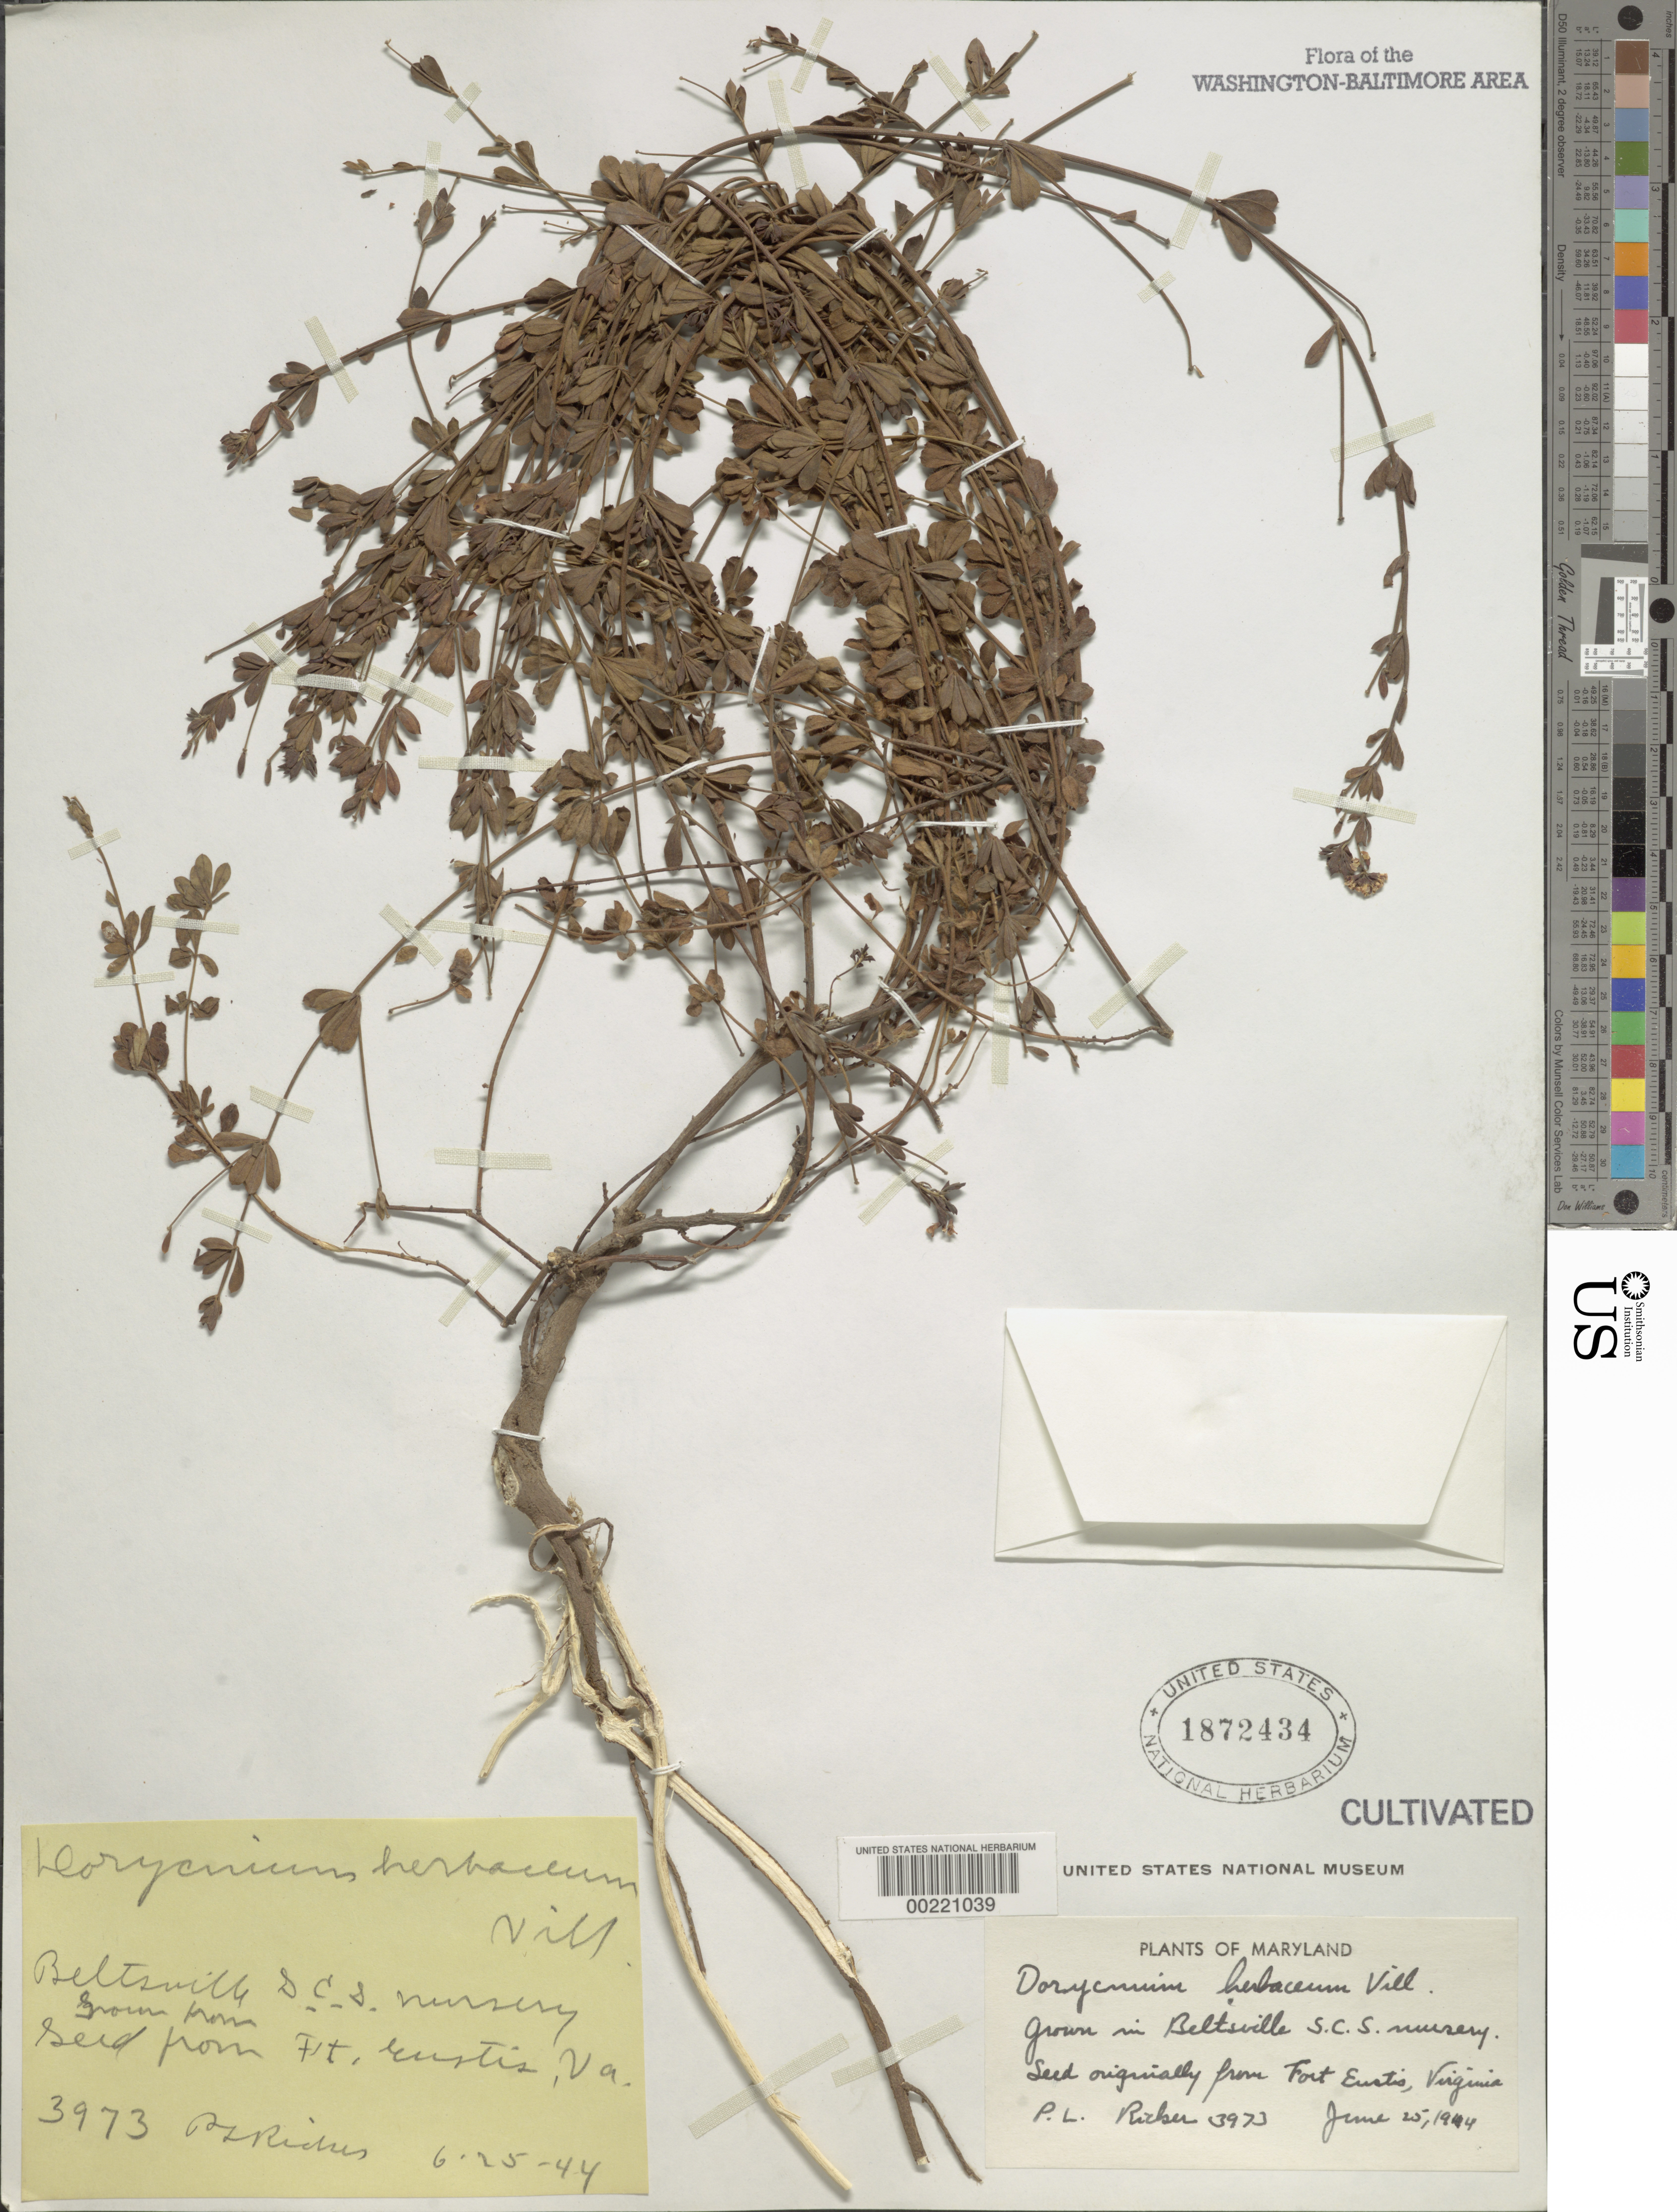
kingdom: Plantae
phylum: Tracheophyta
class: Magnoliopsida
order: Fabales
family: Fabaceae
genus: Dorycnium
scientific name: Dorycnium herbaceum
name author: Vill.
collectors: P. Ricker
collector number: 3973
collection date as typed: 25 Jun 1944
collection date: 1944-06-25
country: United States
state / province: Maryland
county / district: Prince George's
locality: Beltsville, S.C.S Nursery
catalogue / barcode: US 1872434